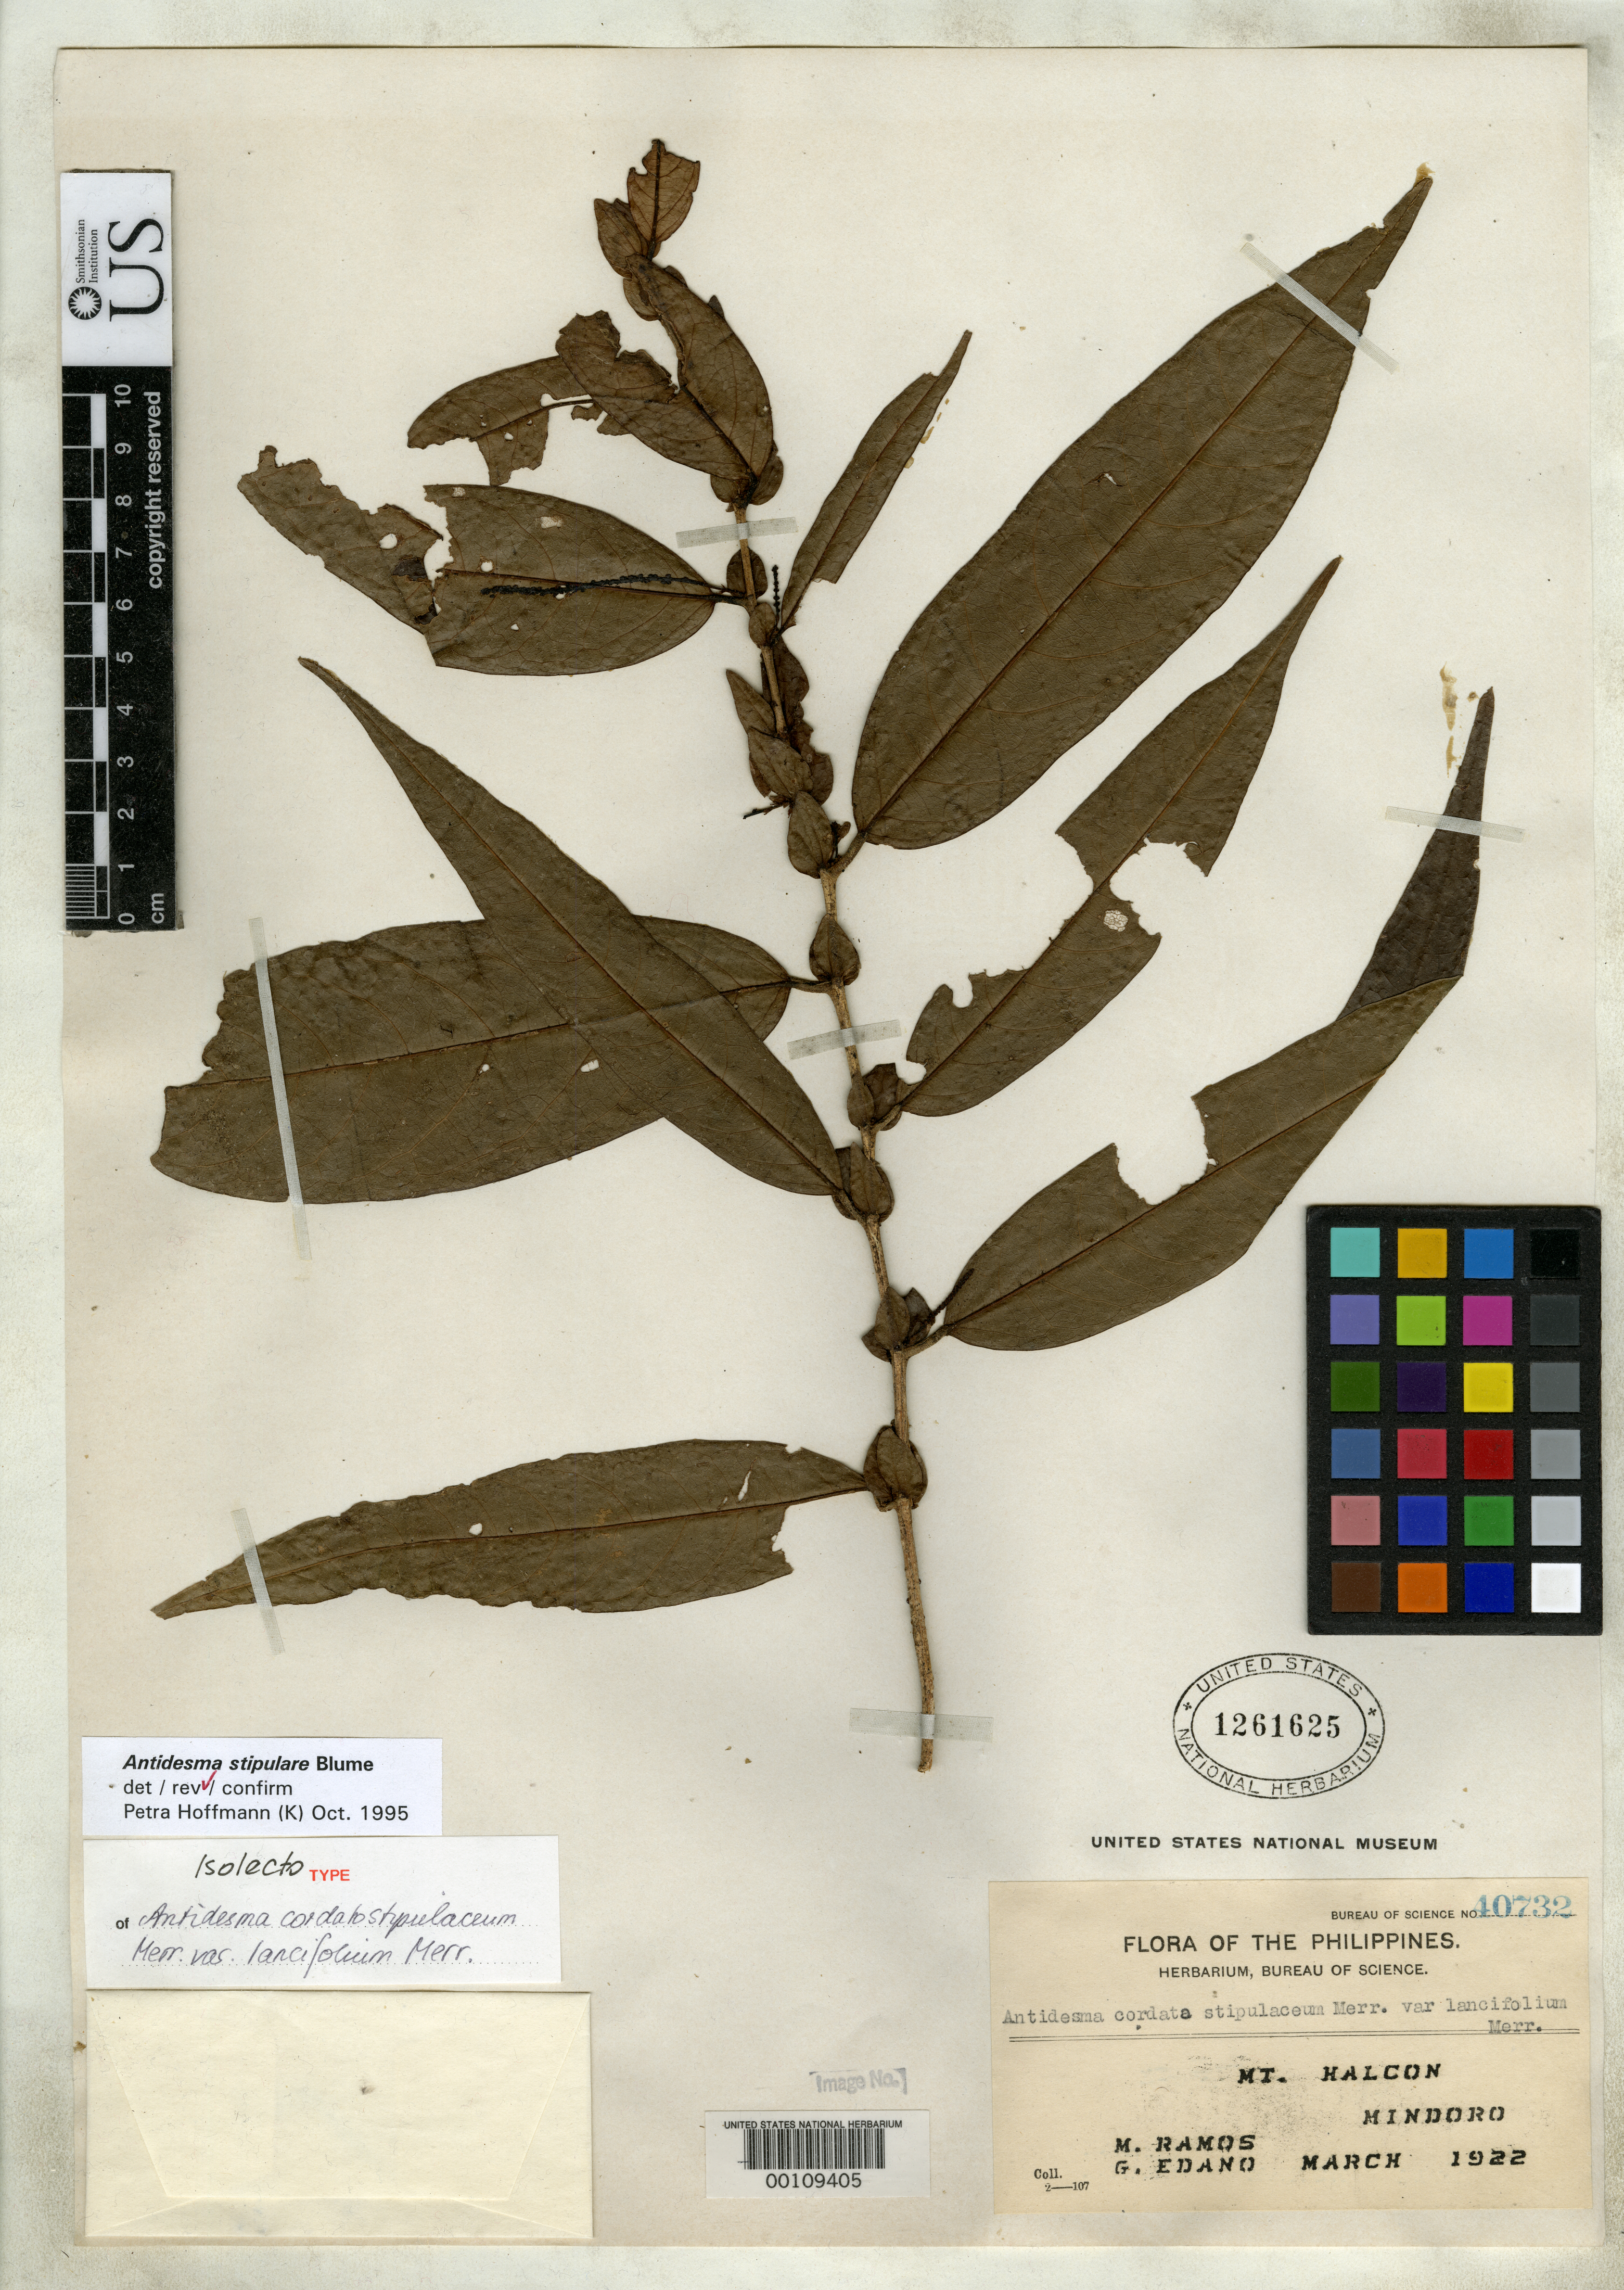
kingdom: Plantae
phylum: Tracheophyta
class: Magnoliopsida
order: Malpighiales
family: Phyllanthaceae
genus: Antidesma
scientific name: Antidesma cordato-stipulaceum var. lancifolium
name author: Merr.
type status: Isosyntype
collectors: M. Ramos & G. E. Edaño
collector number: Bur. Sci. 40732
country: Philippines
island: Mindoro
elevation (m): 700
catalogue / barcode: US 1261625